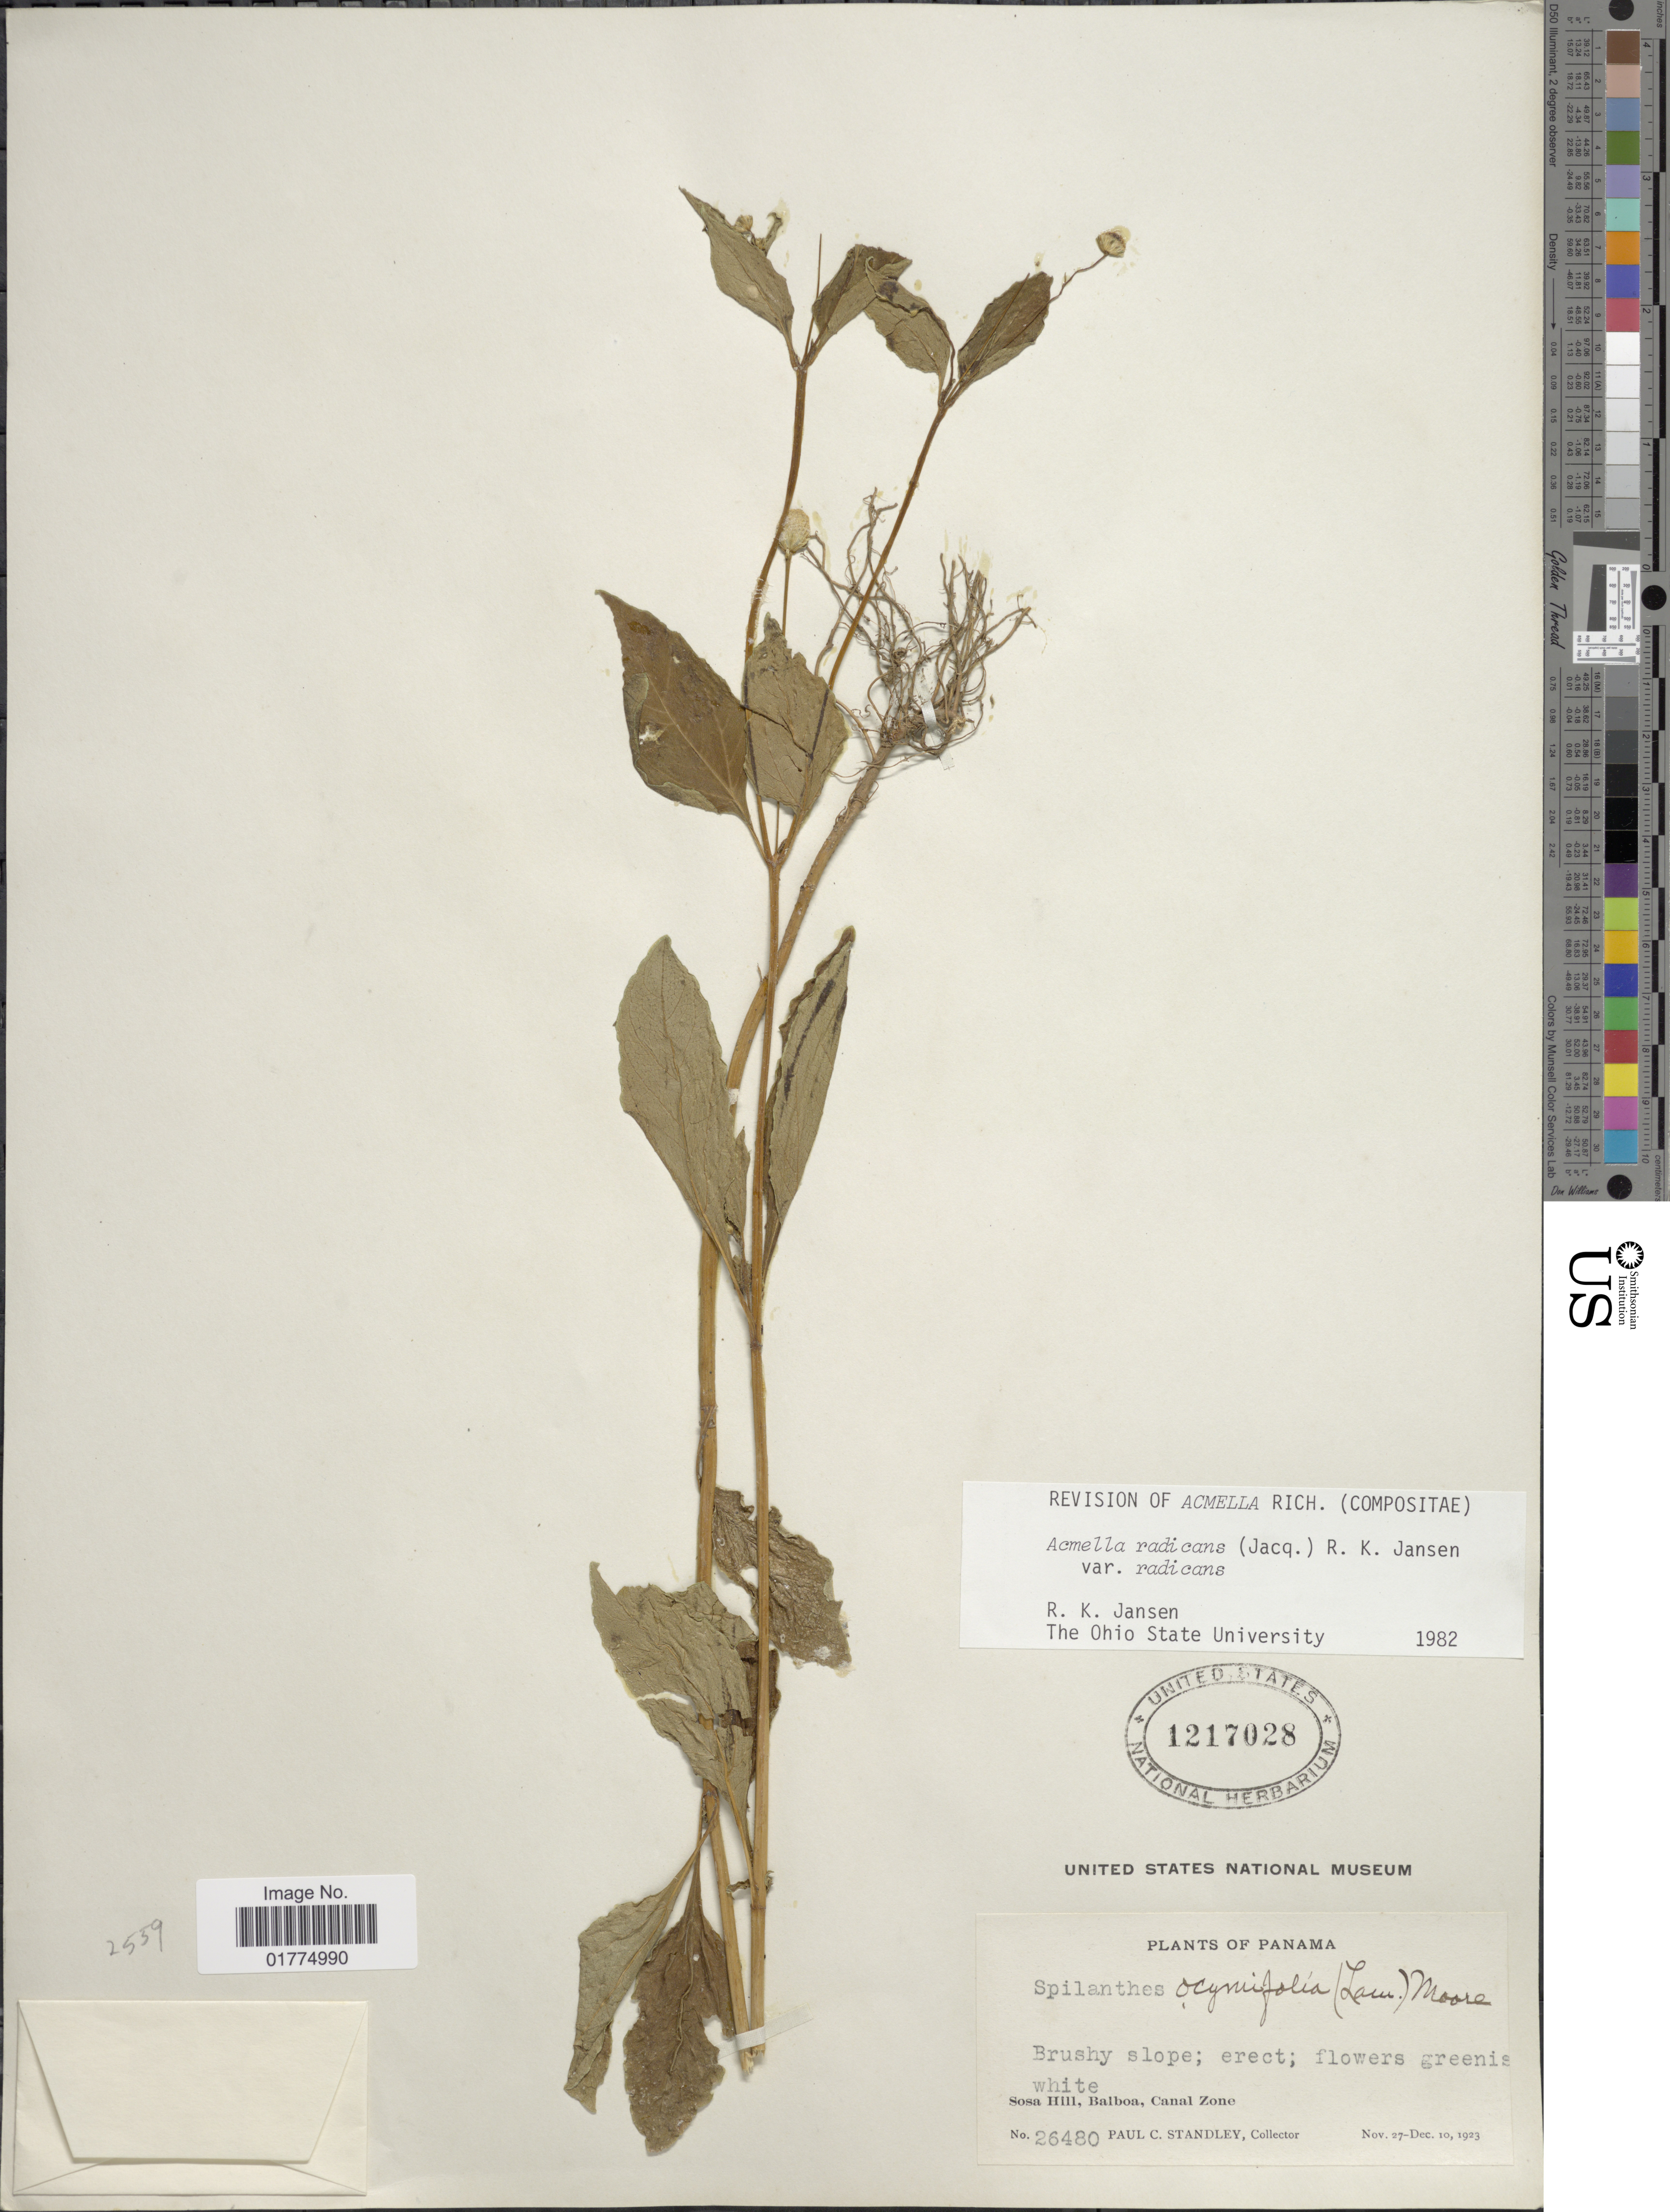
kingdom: Plantae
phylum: Tracheophyta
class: Magnoliopsida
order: Asterales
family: Asteraceae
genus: Acmella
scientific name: Acmella radicans var. radicans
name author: (Jacq.) R.K. Jansen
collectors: P. C. Standley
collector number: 26480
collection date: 1923-11-27/1923-12-10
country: Panama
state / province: Colón / Panamá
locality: Panama. Sosa Hill, Balboa, Canal Zone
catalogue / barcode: US 1217028